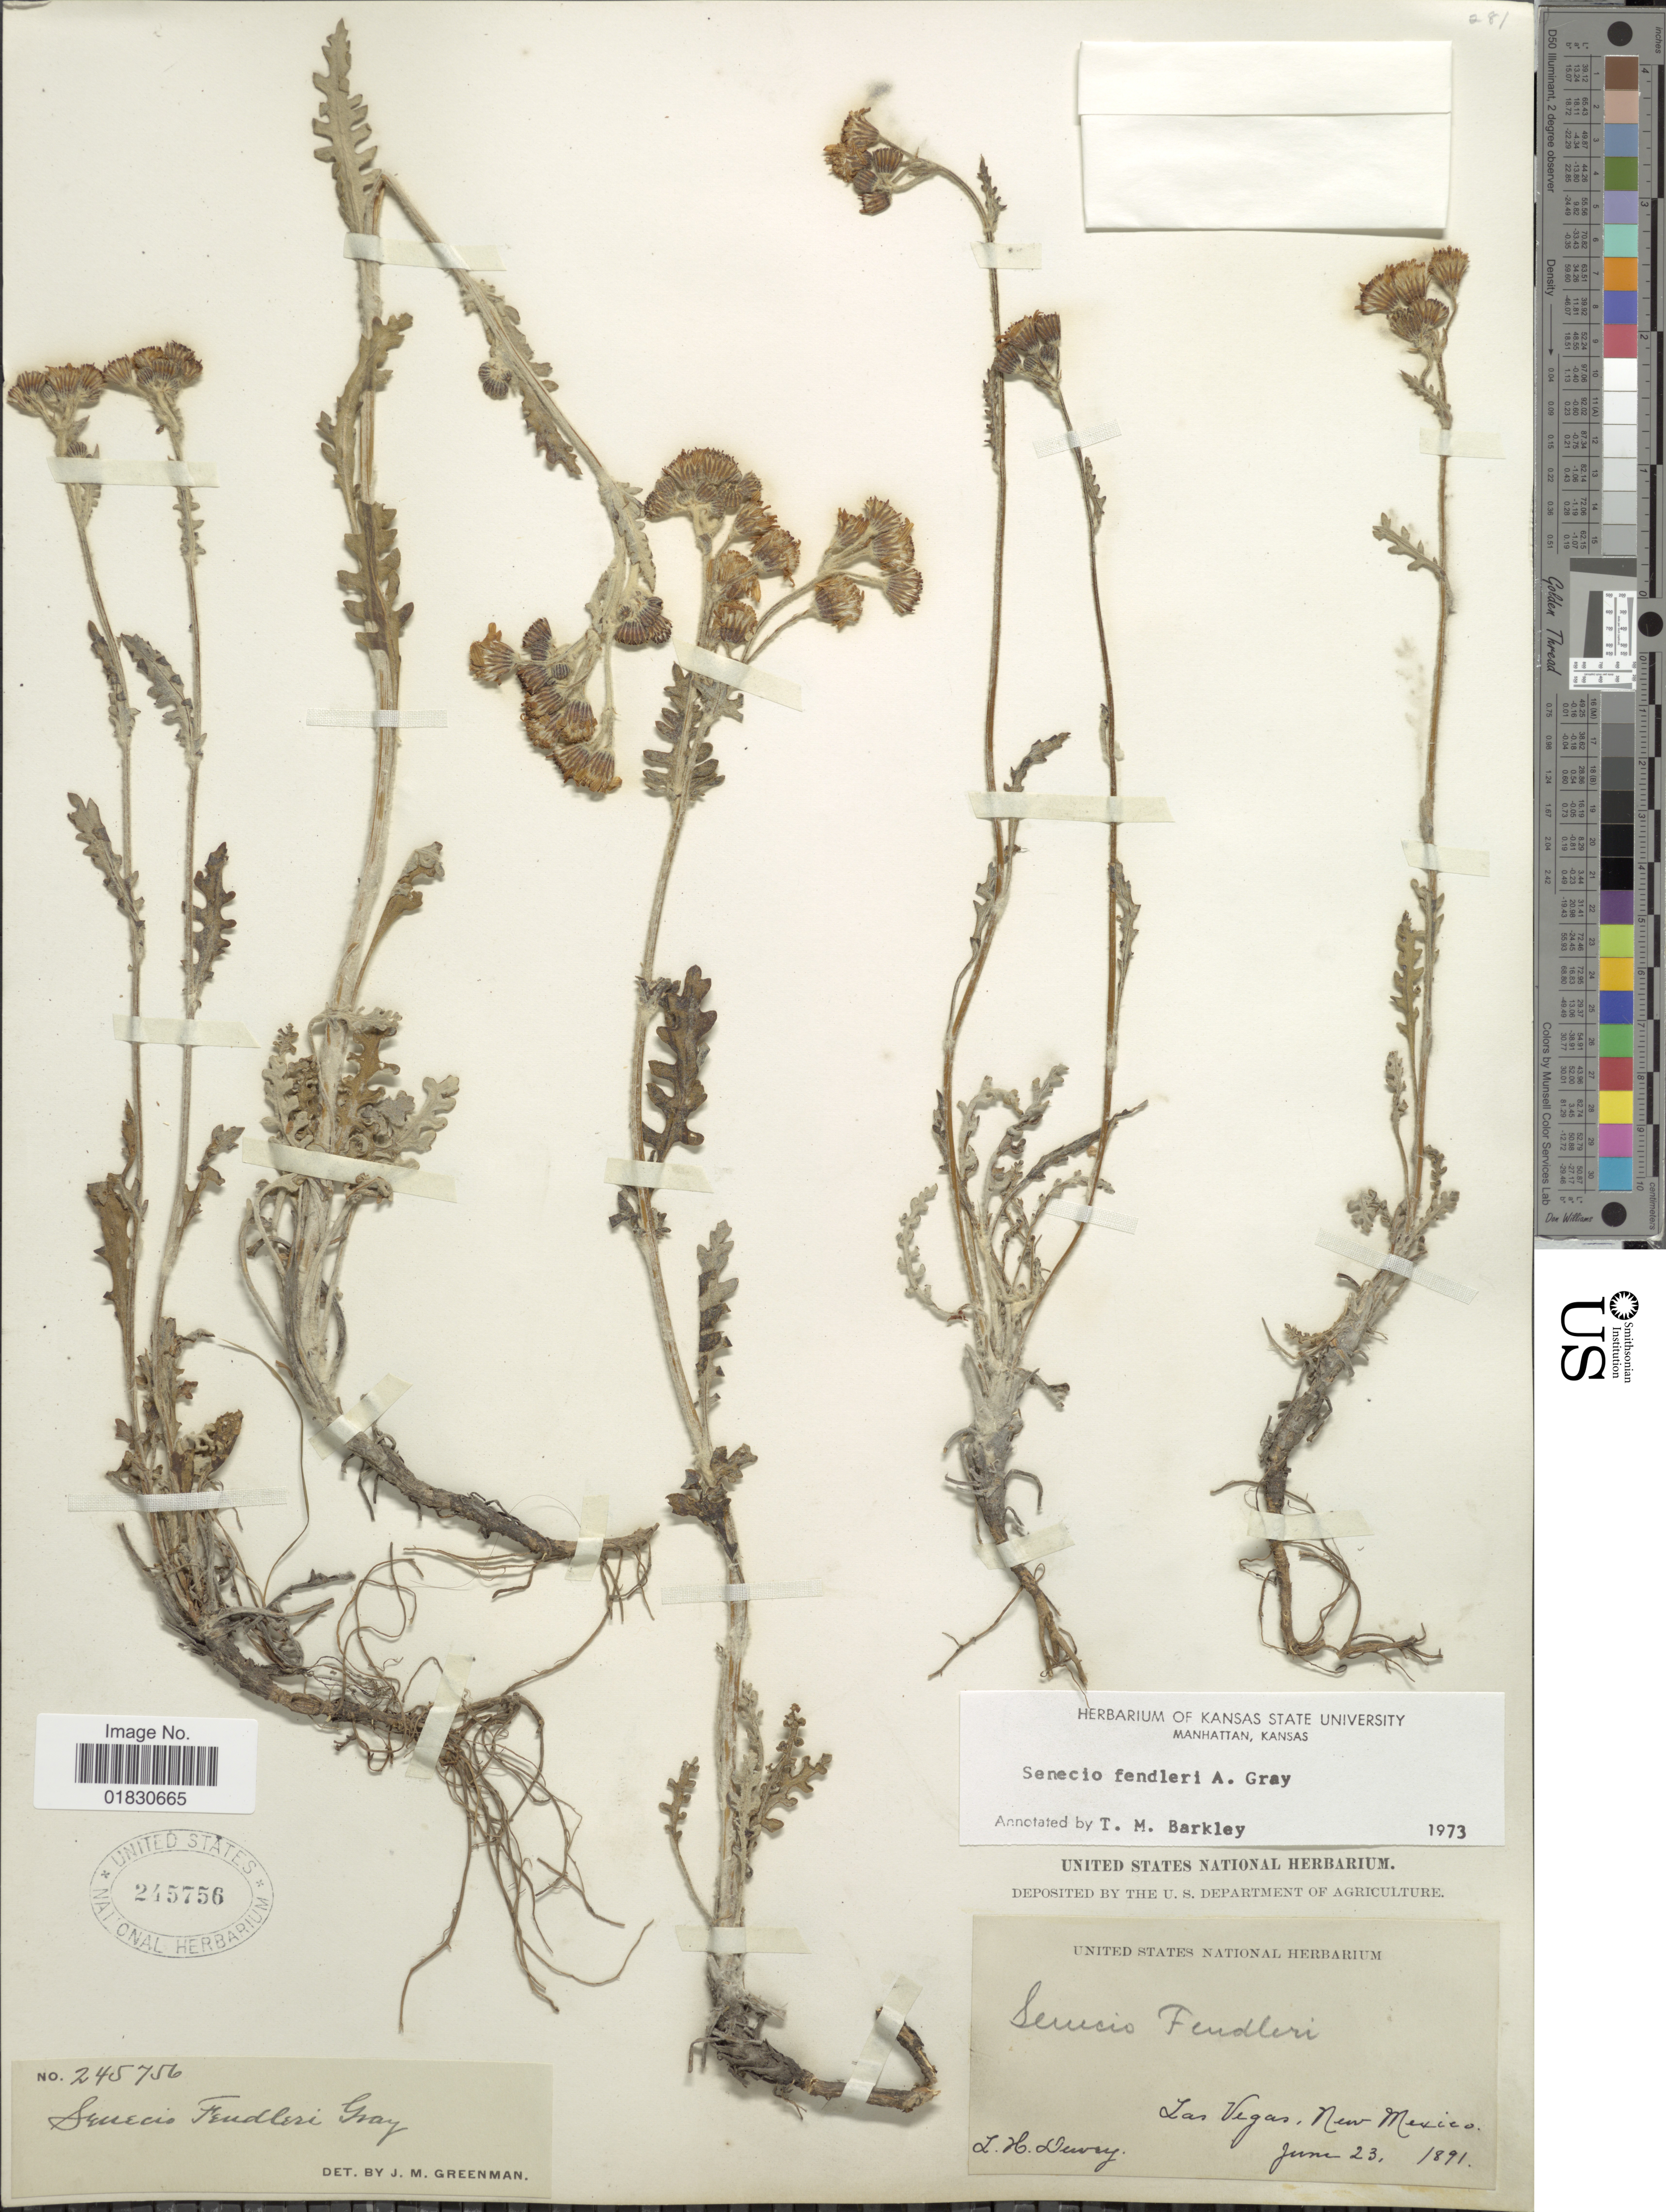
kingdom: Plantae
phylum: Tracheophyta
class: Magnoliopsida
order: Asterales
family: Asteraceae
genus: Packera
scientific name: Packera fendleri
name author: (A. Gray) W.A. Weber & Á. Löve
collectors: L. H. Dewey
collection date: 1891-06-23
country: United States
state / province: New Mexico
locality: Las Vegas, New Mexico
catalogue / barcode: US 245756